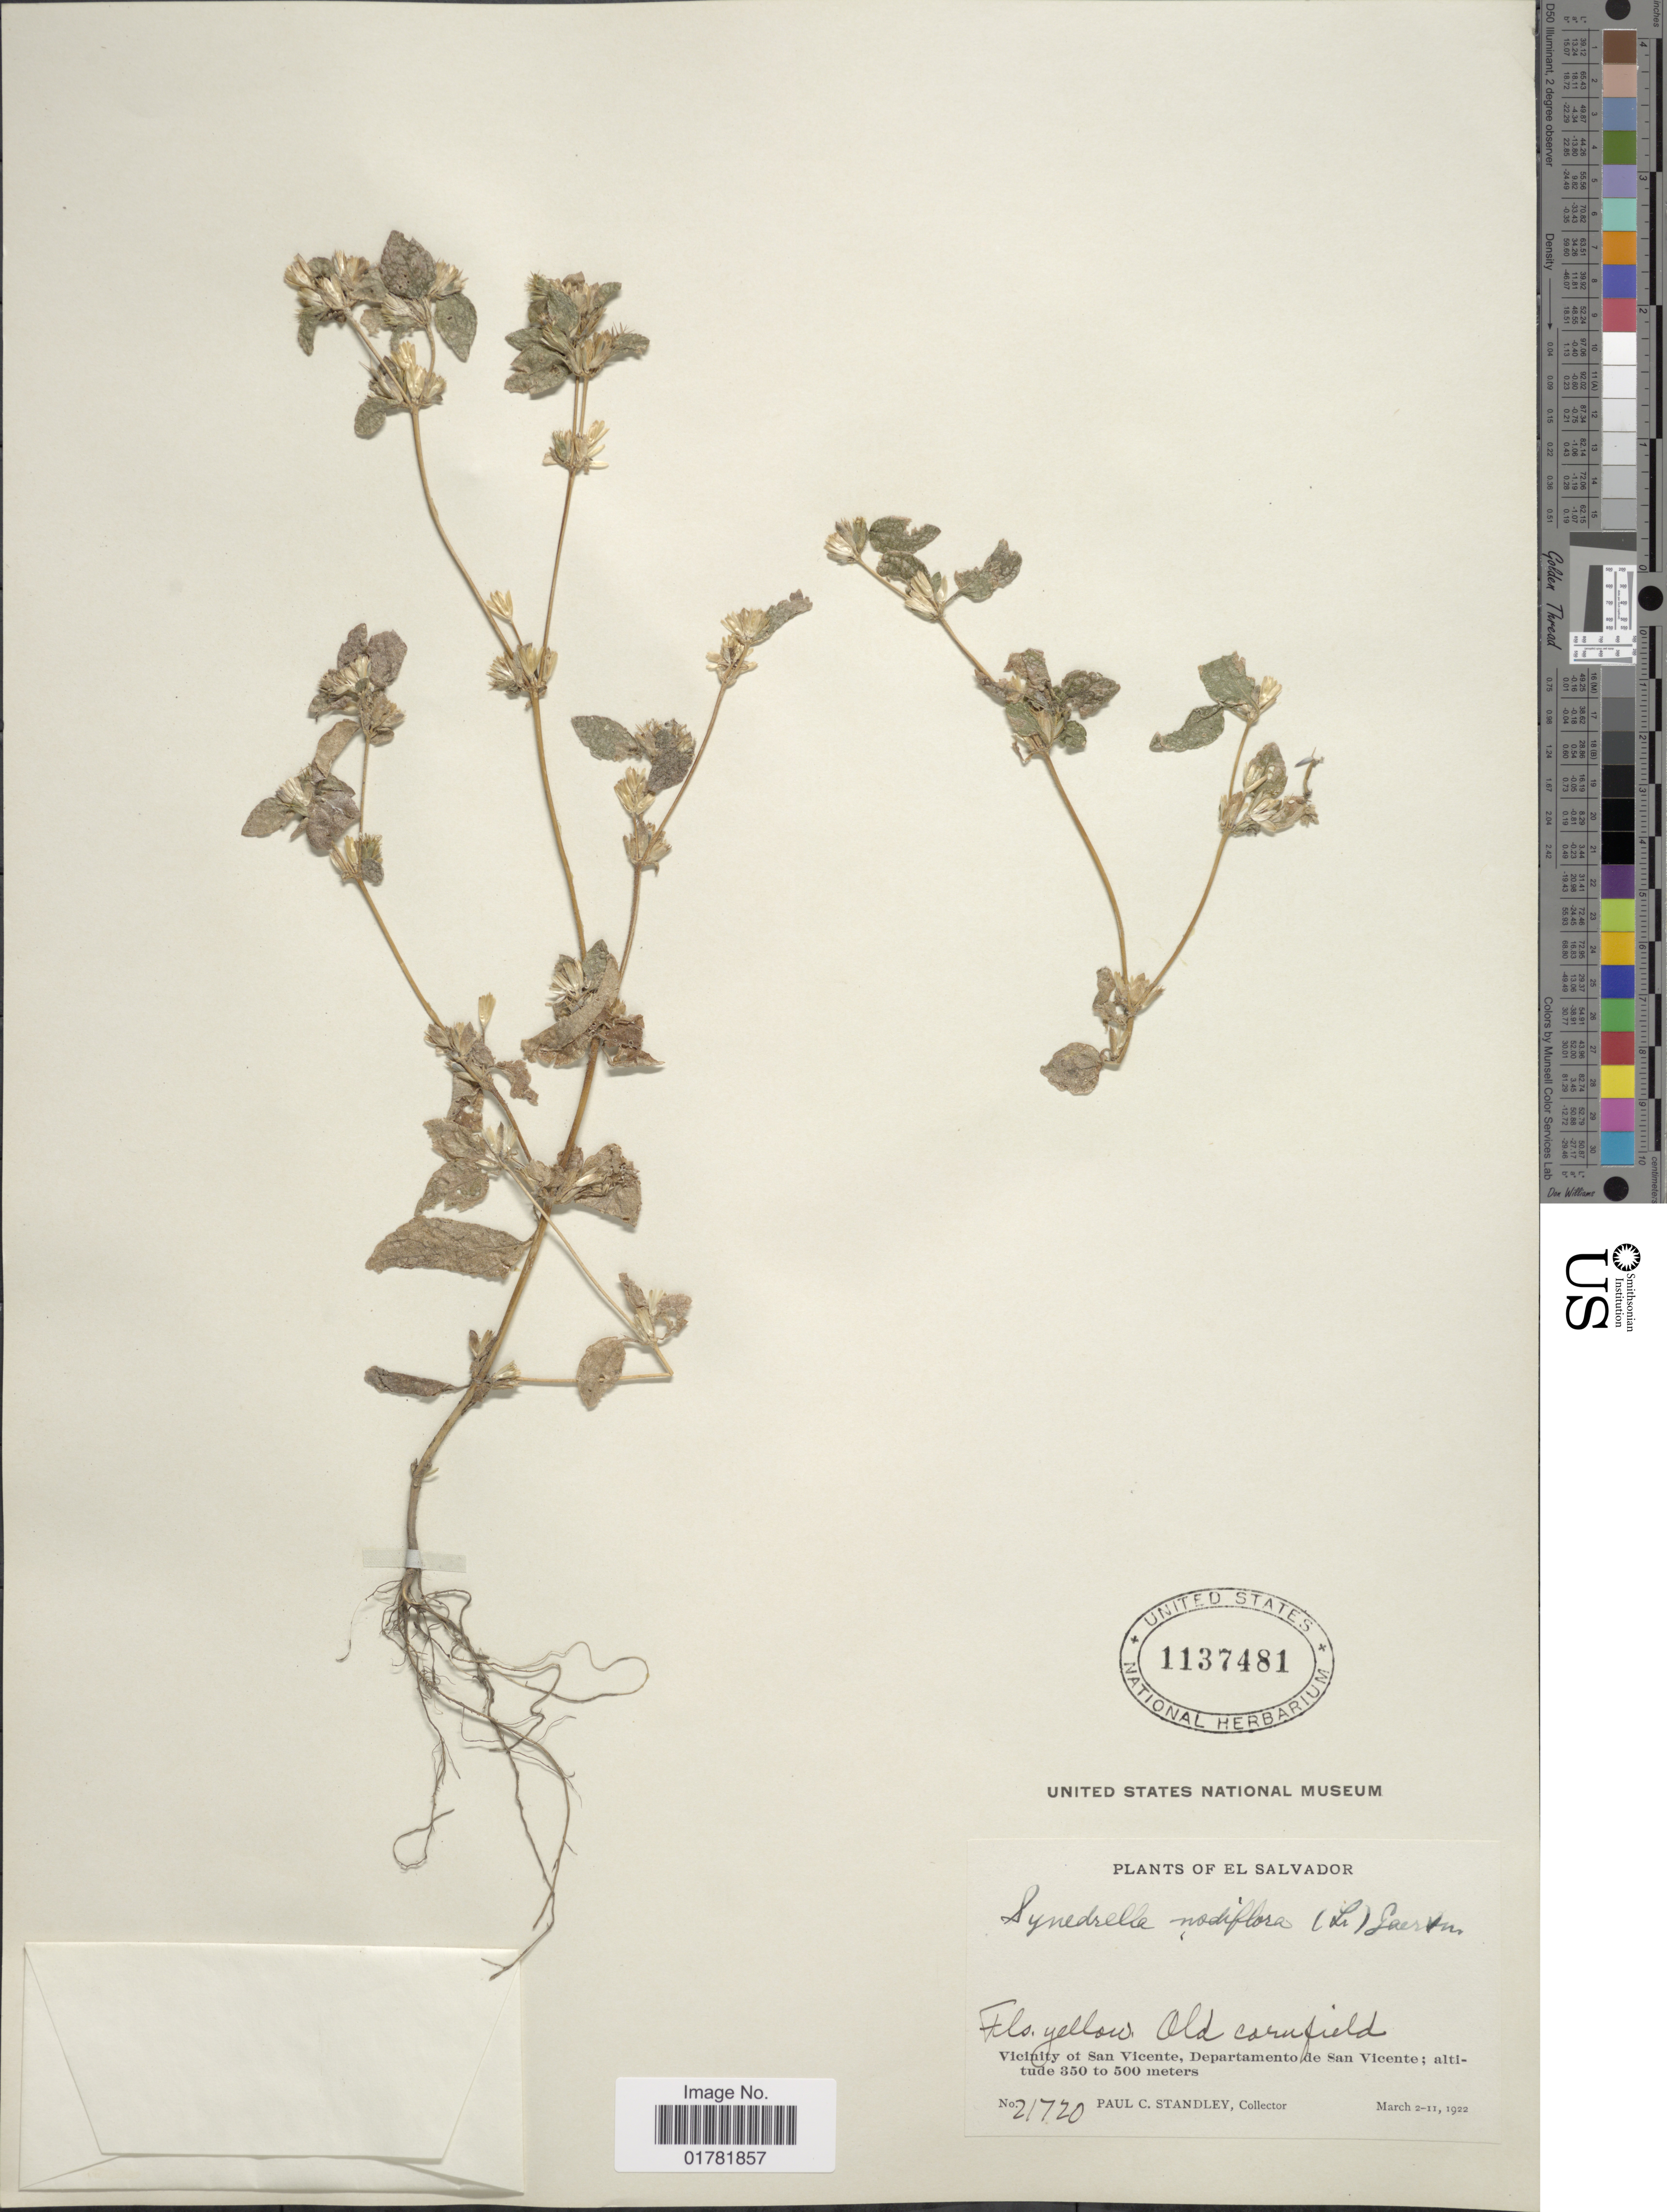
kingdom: Plantae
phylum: Tracheophyta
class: Magnoliopsida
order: Asterales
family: Asteraceae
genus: Synedrella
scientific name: Synedrella nodiflora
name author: (L.) Gaertn.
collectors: P. C. Standley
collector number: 21720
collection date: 1922-03-02/1922-03-11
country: El Salvador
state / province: San Vincente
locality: Old cornfield, Vicente of San Vicente, Departamento de San Vicente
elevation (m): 350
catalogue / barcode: US 1137481